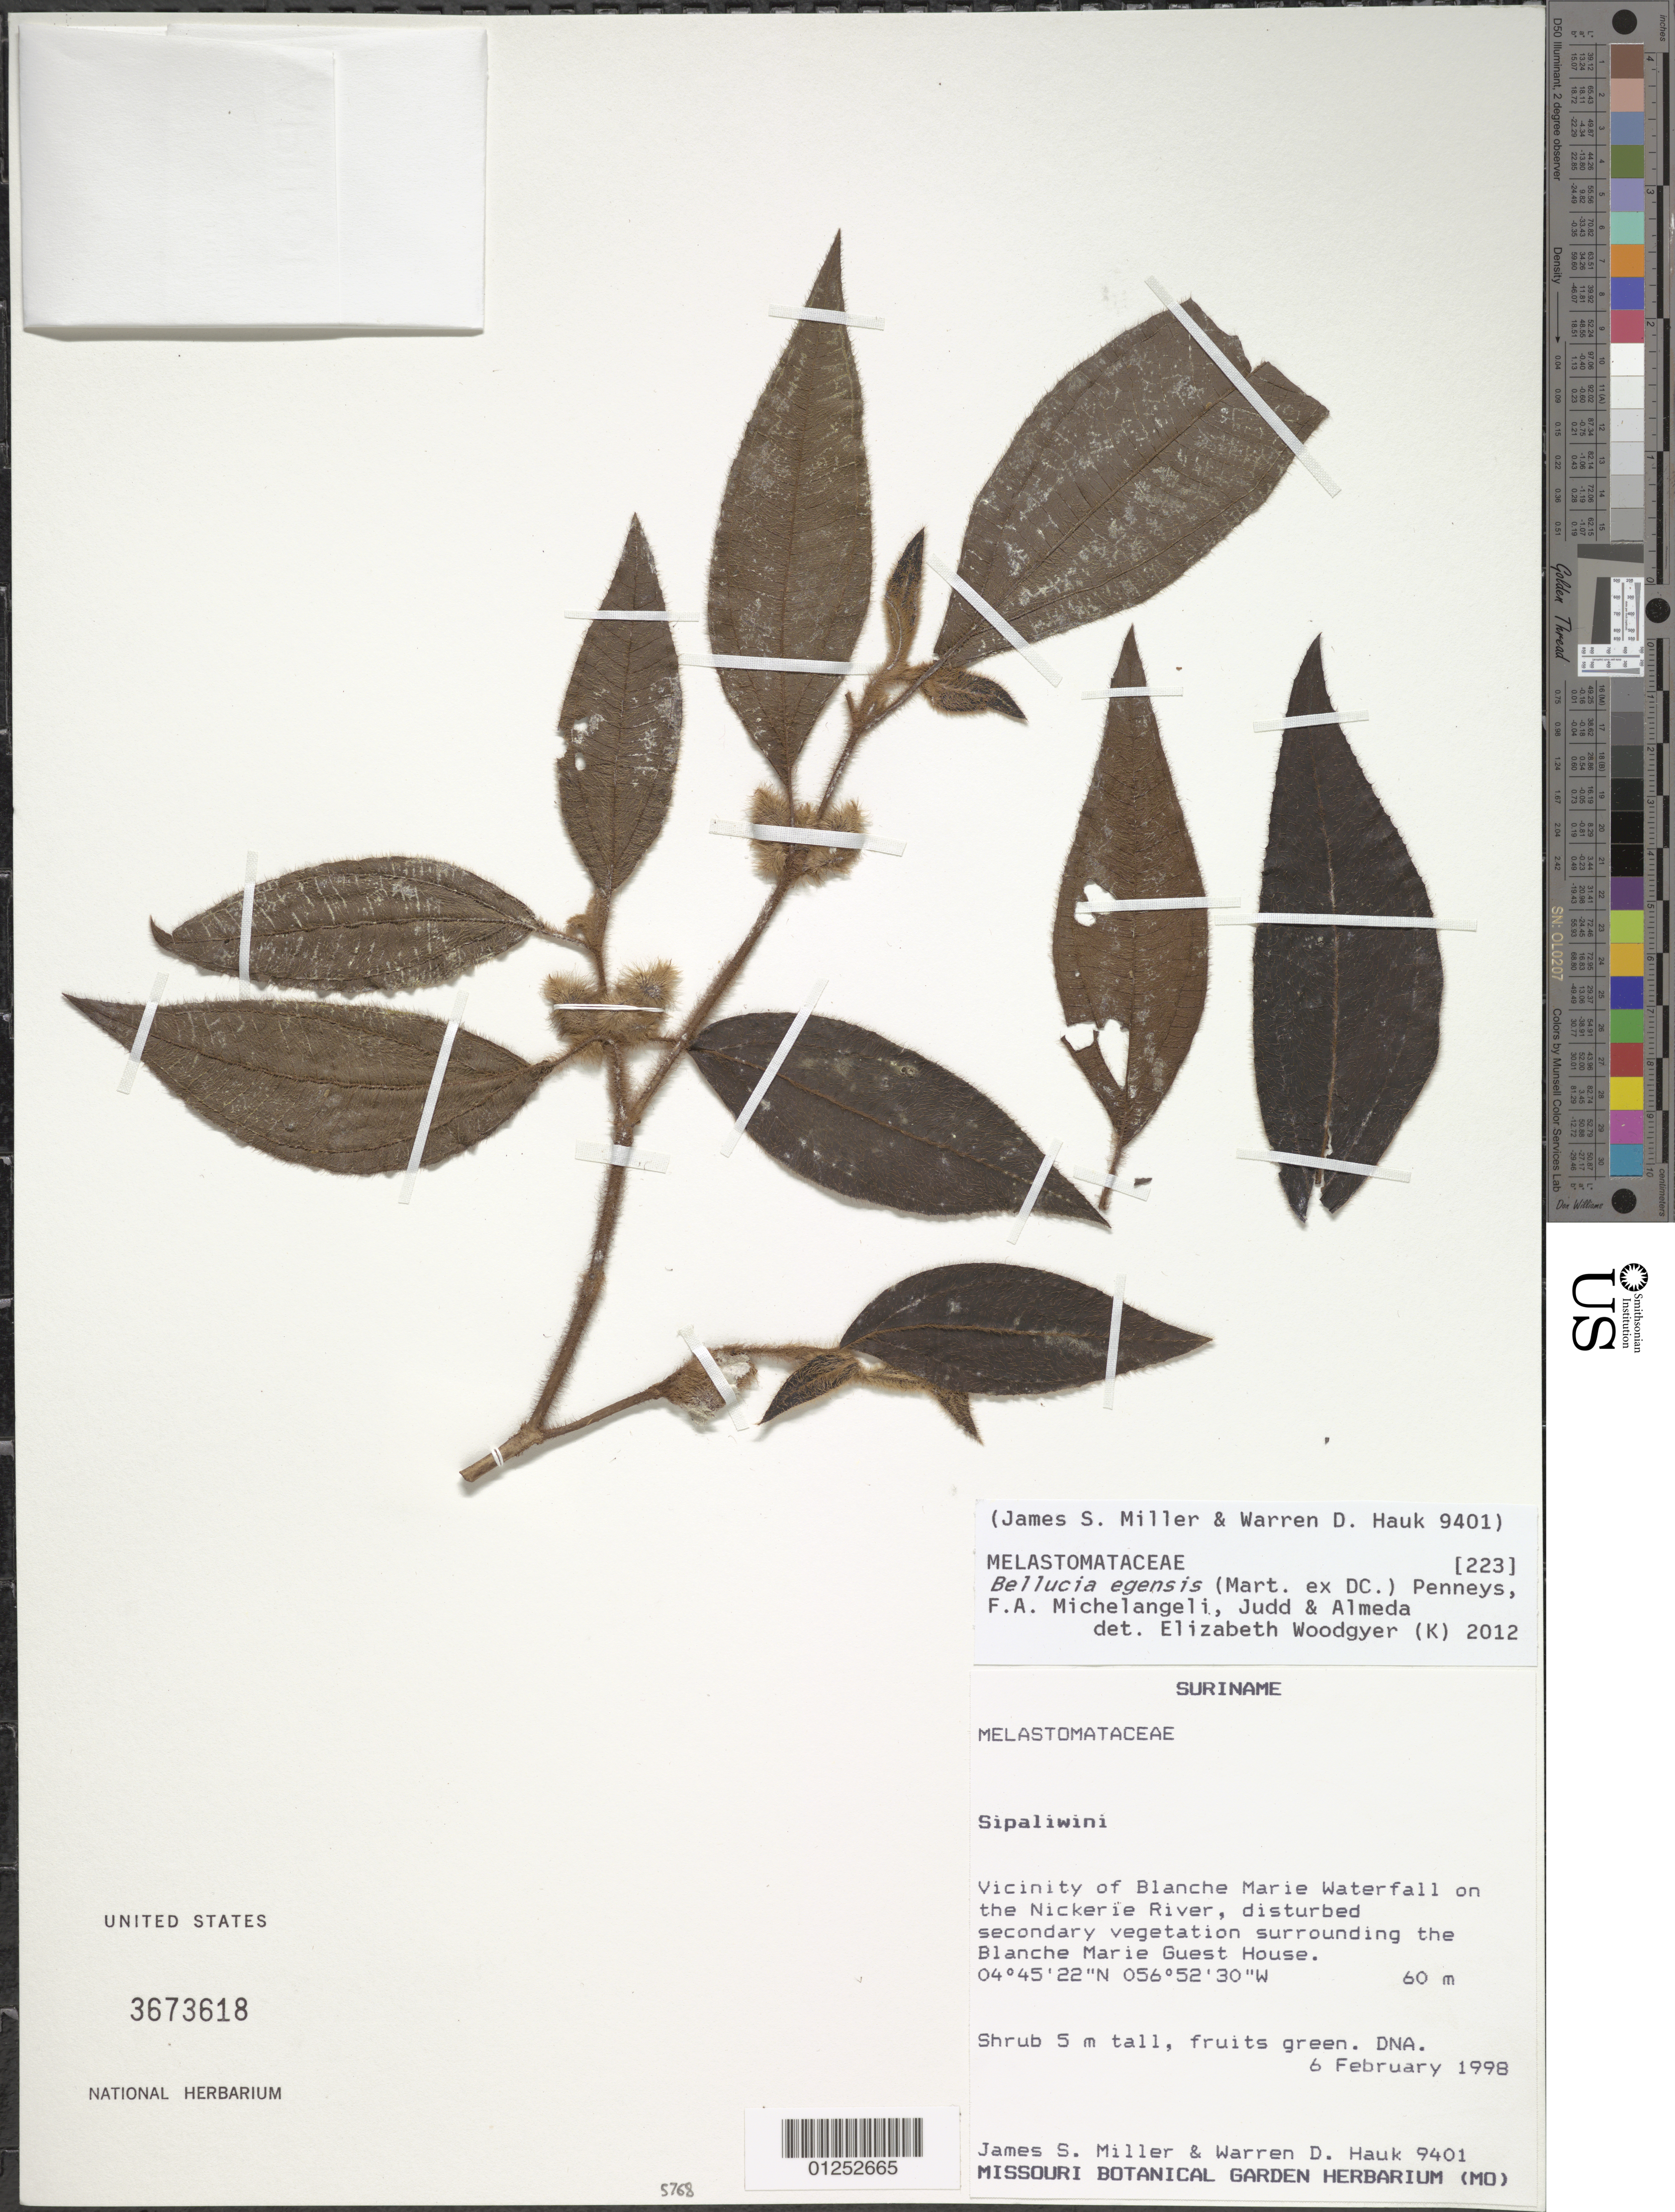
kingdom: Plantae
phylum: Tracheophyta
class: Magnoliopsida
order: Myrtales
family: Melastomataceae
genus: Bellucia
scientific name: Bellucia egensis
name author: (DC.) Penneys et al.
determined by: Woodgyer, E. M.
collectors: J. S. Miller & W. Hauk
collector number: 9401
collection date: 1998-02-06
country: Suriname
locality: Vicinity of Blanche Marie Waterfall on the Nickeri River, surrounding the Blanche Marie Guest House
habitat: Disturbed secondary vegetation surrounding guest house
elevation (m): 60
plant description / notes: DNA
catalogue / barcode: US 3673618